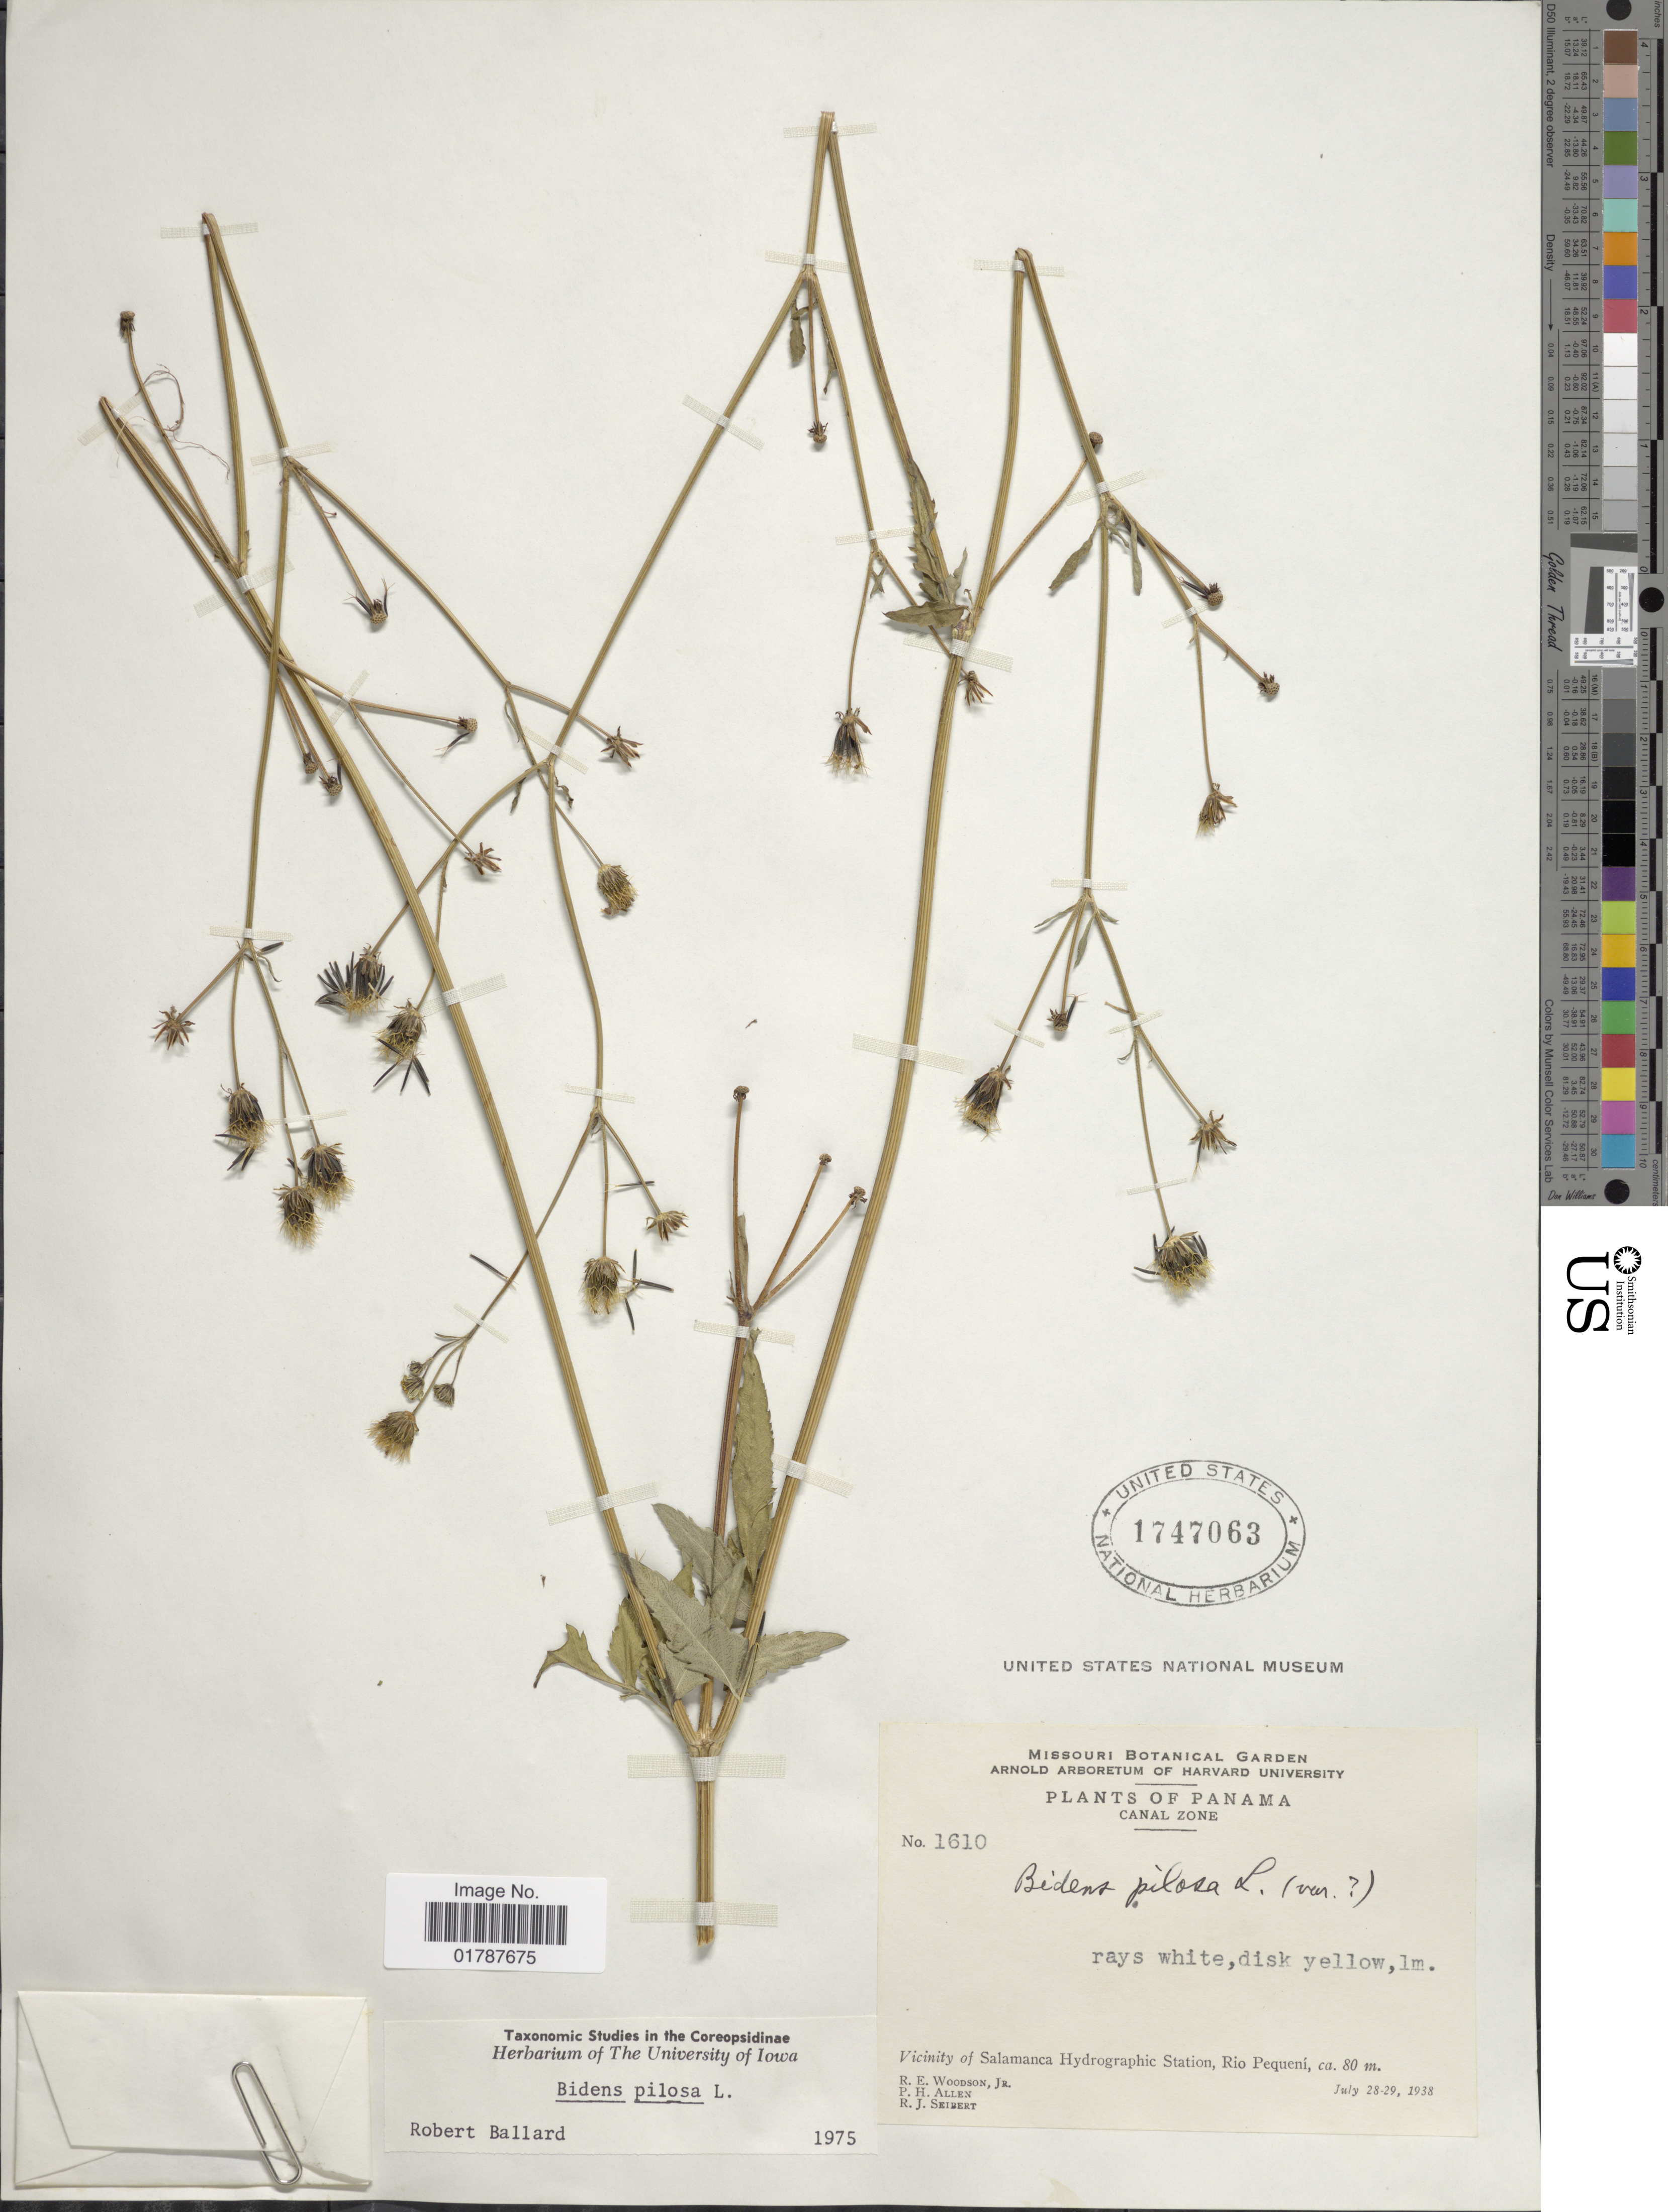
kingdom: Plantae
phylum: Tracheophyta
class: Magnoliopsida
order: Asterales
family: Asteraceae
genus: Bidens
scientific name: Bidens pilosa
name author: L.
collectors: R. E. Woodson, P. H. Allen & R. J. Seibert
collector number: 1610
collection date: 1938-07-28/1938-07-29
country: Panama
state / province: Colón / Panamá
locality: Canal Zone, Vicinity of Salamanca Hydrographic Station, Rio Pequeni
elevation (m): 80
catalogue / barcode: US 1747063